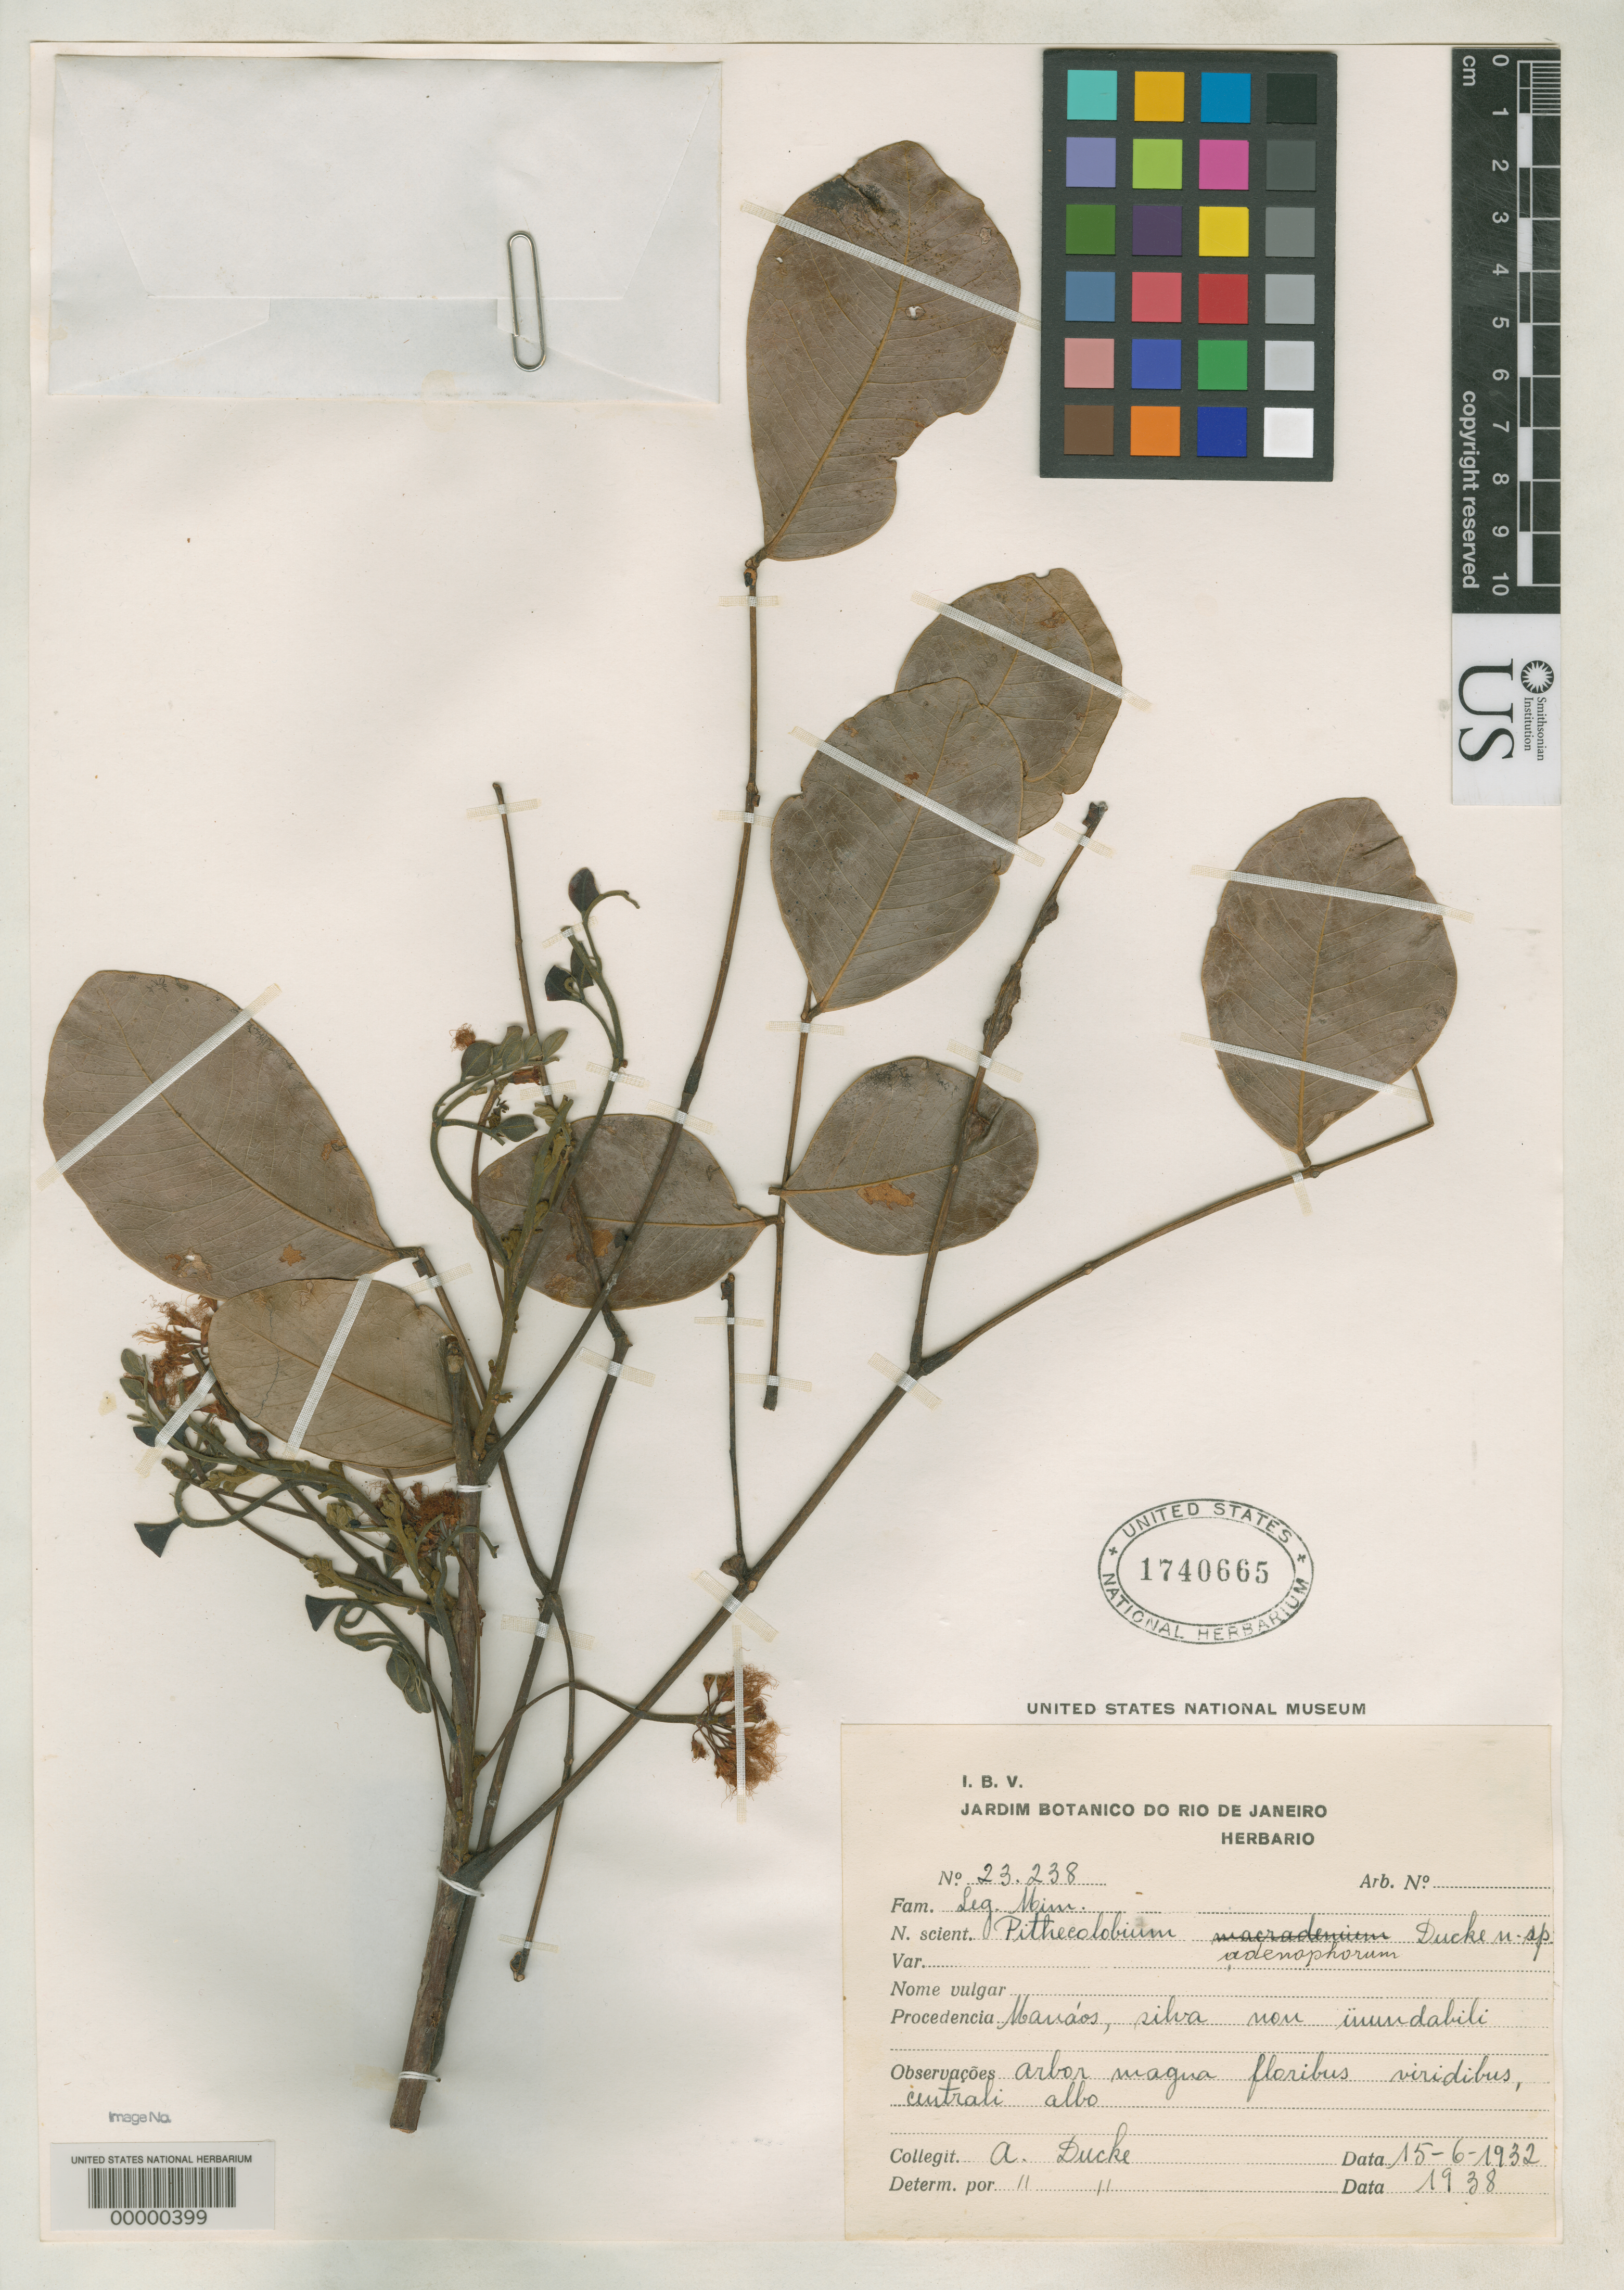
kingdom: Plantae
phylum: Tracheophyta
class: Magnoliopsida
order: Fabales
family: Fabaceae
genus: Pithecellobium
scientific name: Pithecellobium adenophorum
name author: Ducke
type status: Isotype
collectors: A. Ducke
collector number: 23238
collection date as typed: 15 Jun 1932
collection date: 1932-06-15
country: Brazil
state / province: Amazonas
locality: Manaos.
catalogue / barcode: US 1740665